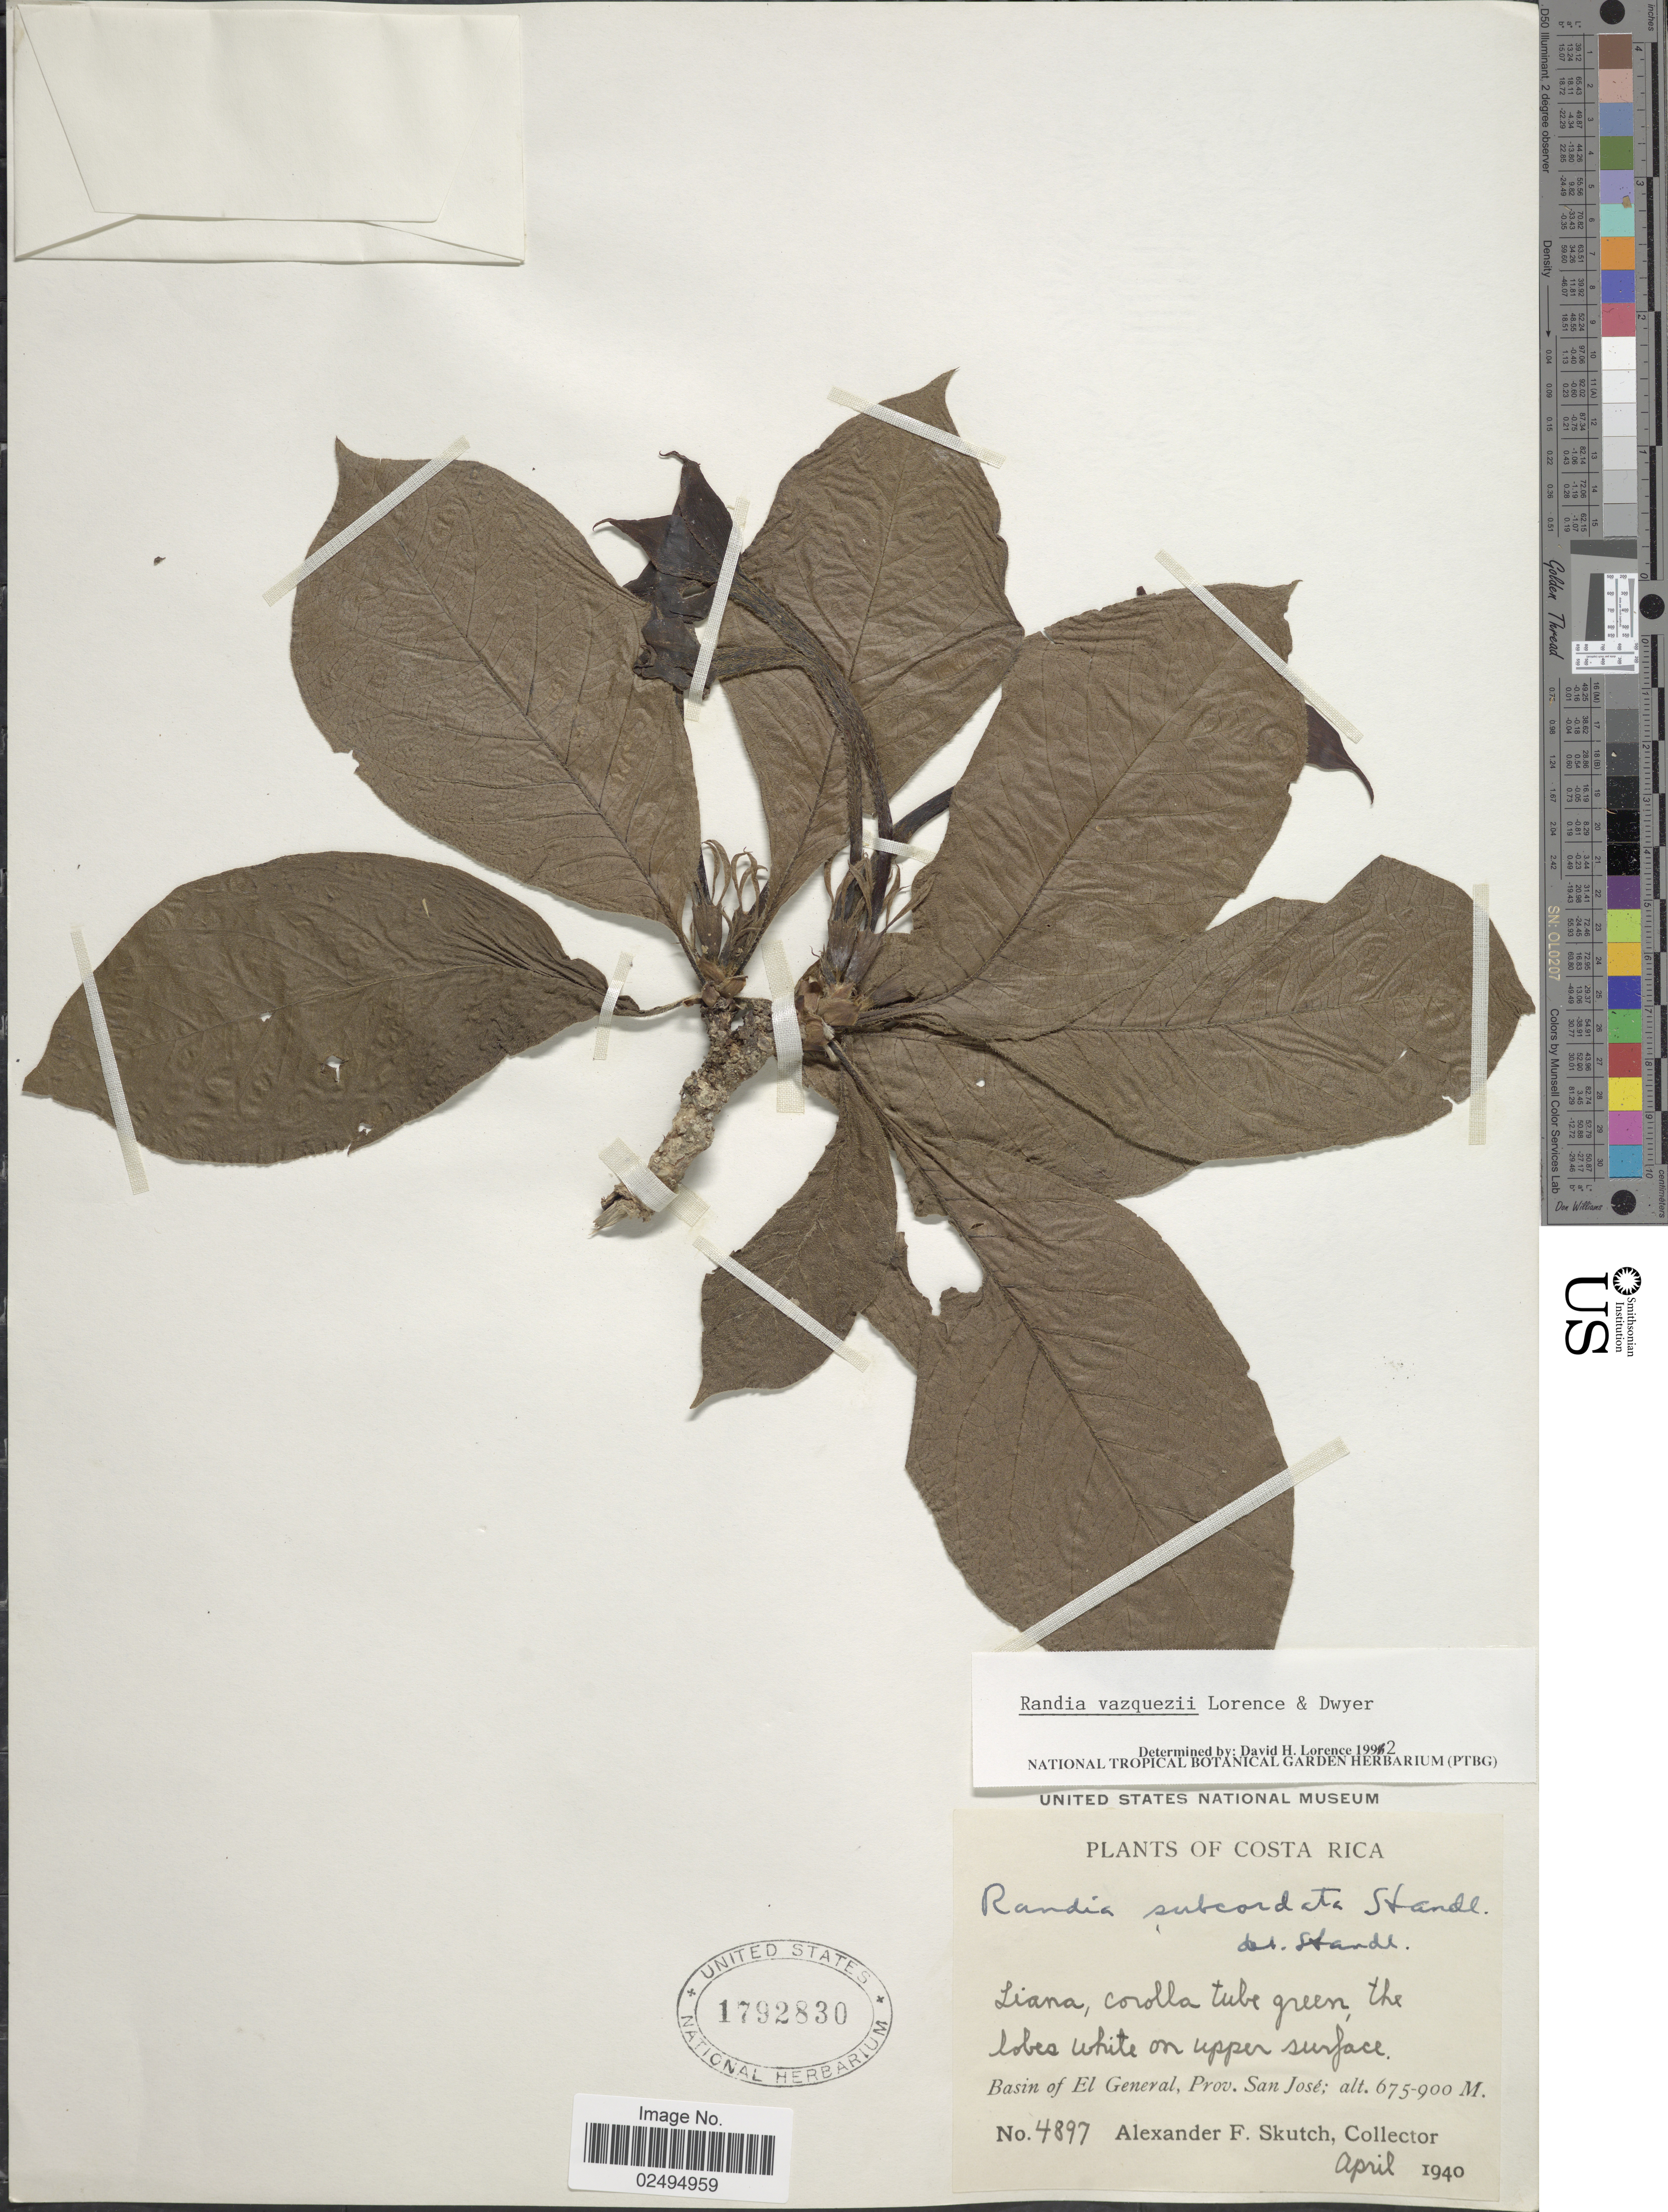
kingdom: Plantae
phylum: Tracheophyta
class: Magnoliopsida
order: Gentianales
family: Rubiaceae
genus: Randia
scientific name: Randia vazquezii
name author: Lorence & Dwyer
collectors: A. F. Skutch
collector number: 4897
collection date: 1940-04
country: Costa Rica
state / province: San José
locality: Basin of El General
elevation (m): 675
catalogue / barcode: US 1792830